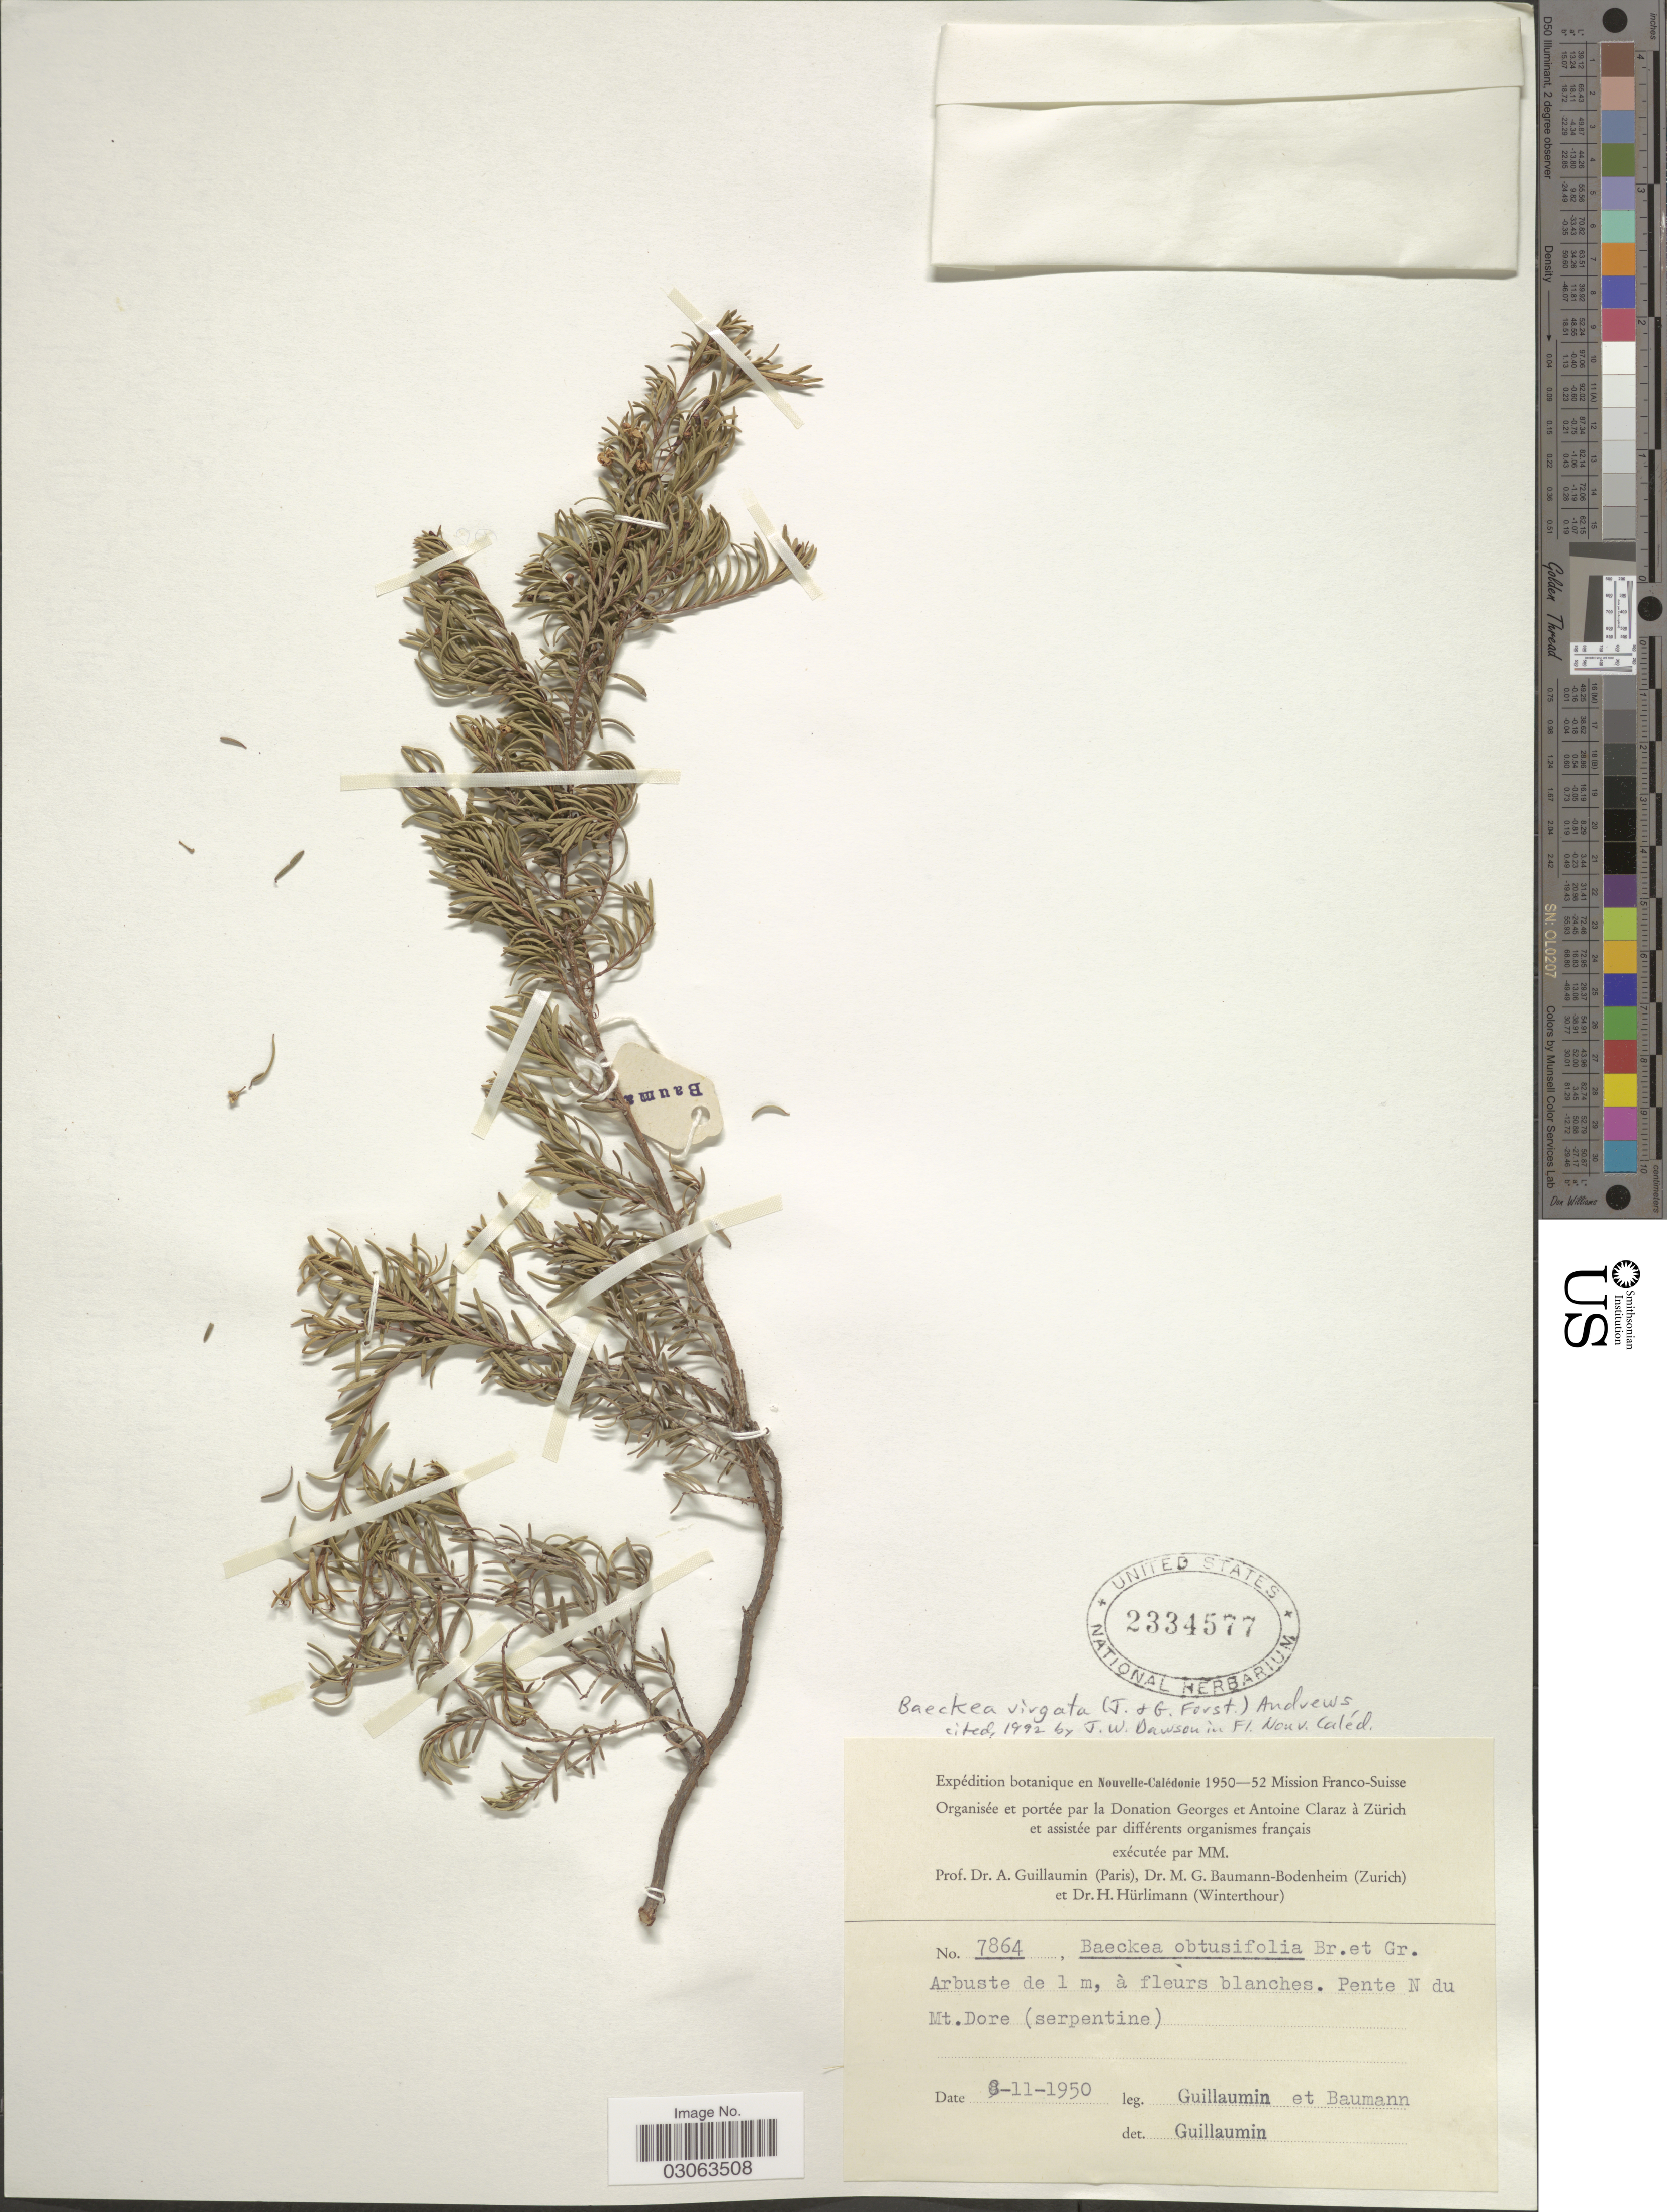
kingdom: Plantae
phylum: Tracheophyta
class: Magnoliopsida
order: Myrtales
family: Myrtaceae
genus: Sannantha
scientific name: Sannantha virgata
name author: (J.R. Forst. & G. Forst.) P.G. Wilson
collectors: A. Guillaumin & M. G. Baumann-Bodenheim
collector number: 7864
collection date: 1950-11-08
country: New Caledonia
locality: Pente N du Mt. Dore (serpentine).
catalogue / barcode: US 2334577